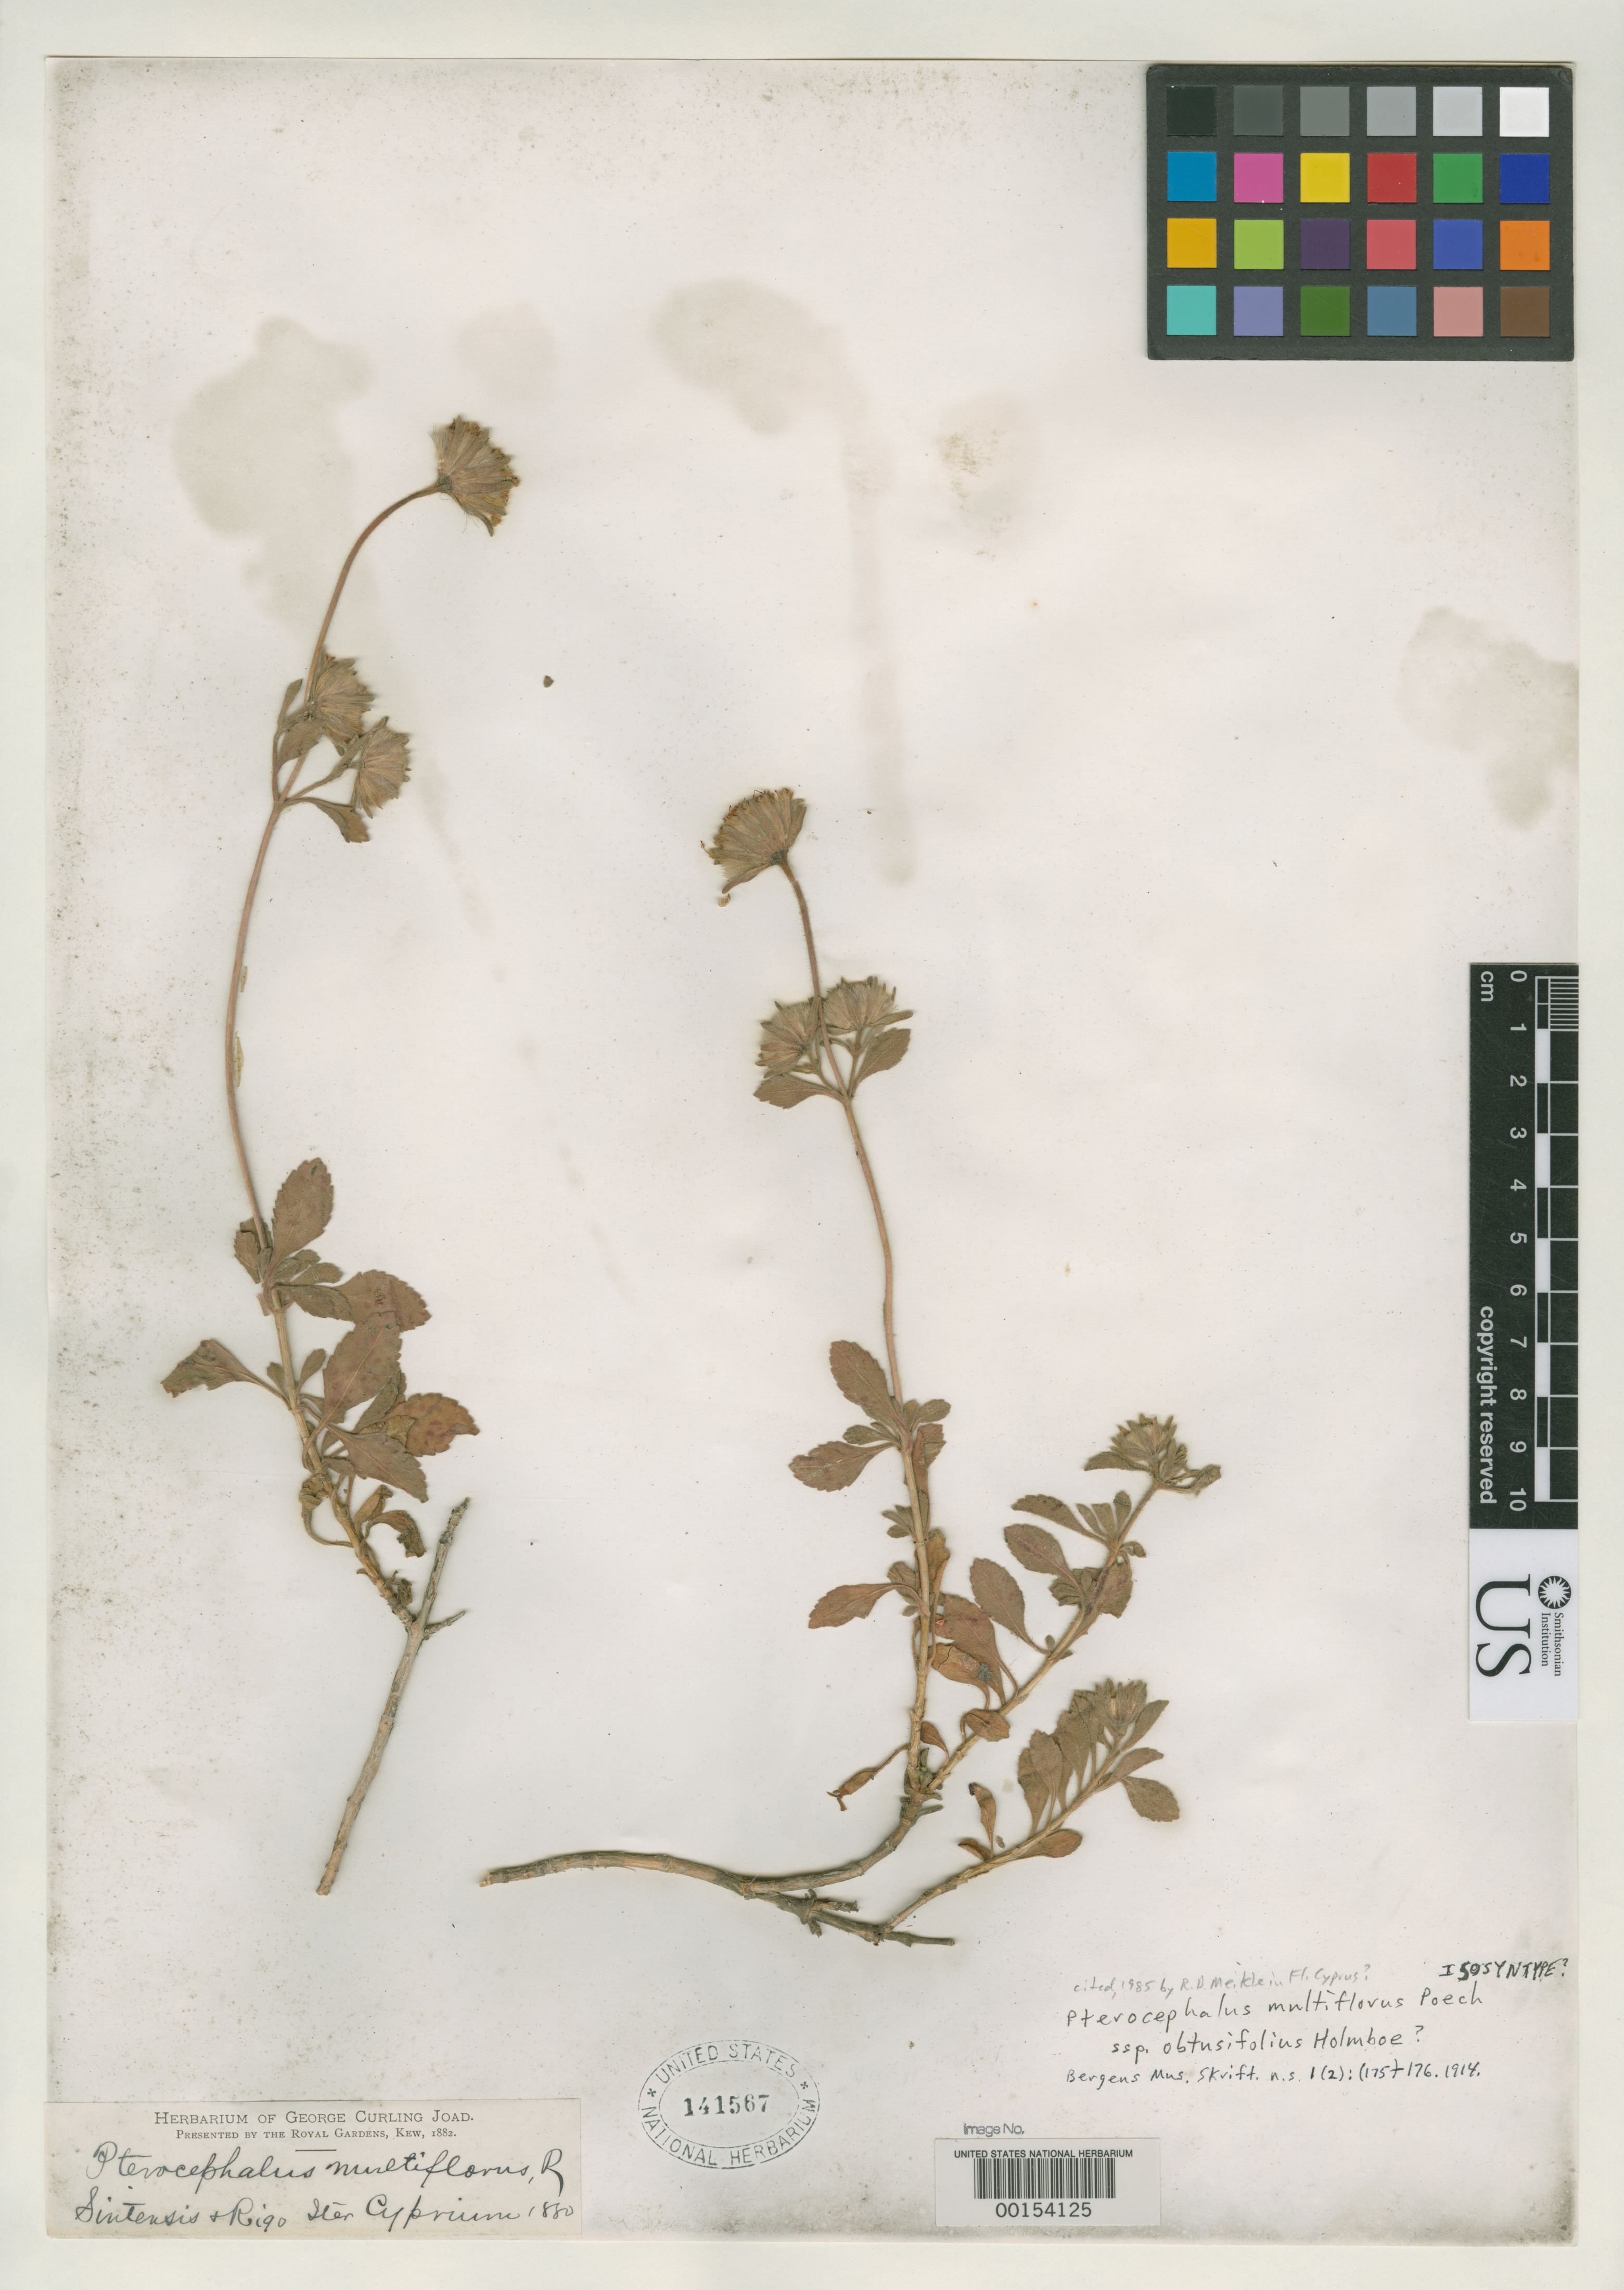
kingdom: Plantae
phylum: Tracheophyta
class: Magnoliopsida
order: Dipsacales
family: Caprifoliaceae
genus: Pterocephalus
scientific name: Pterocephalus multiflorus subsp. obtusifolius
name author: Holmboe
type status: Isosyntype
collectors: P. Sintenis & G. Rigo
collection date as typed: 1880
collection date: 1880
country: Cyprus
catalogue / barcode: US 141567